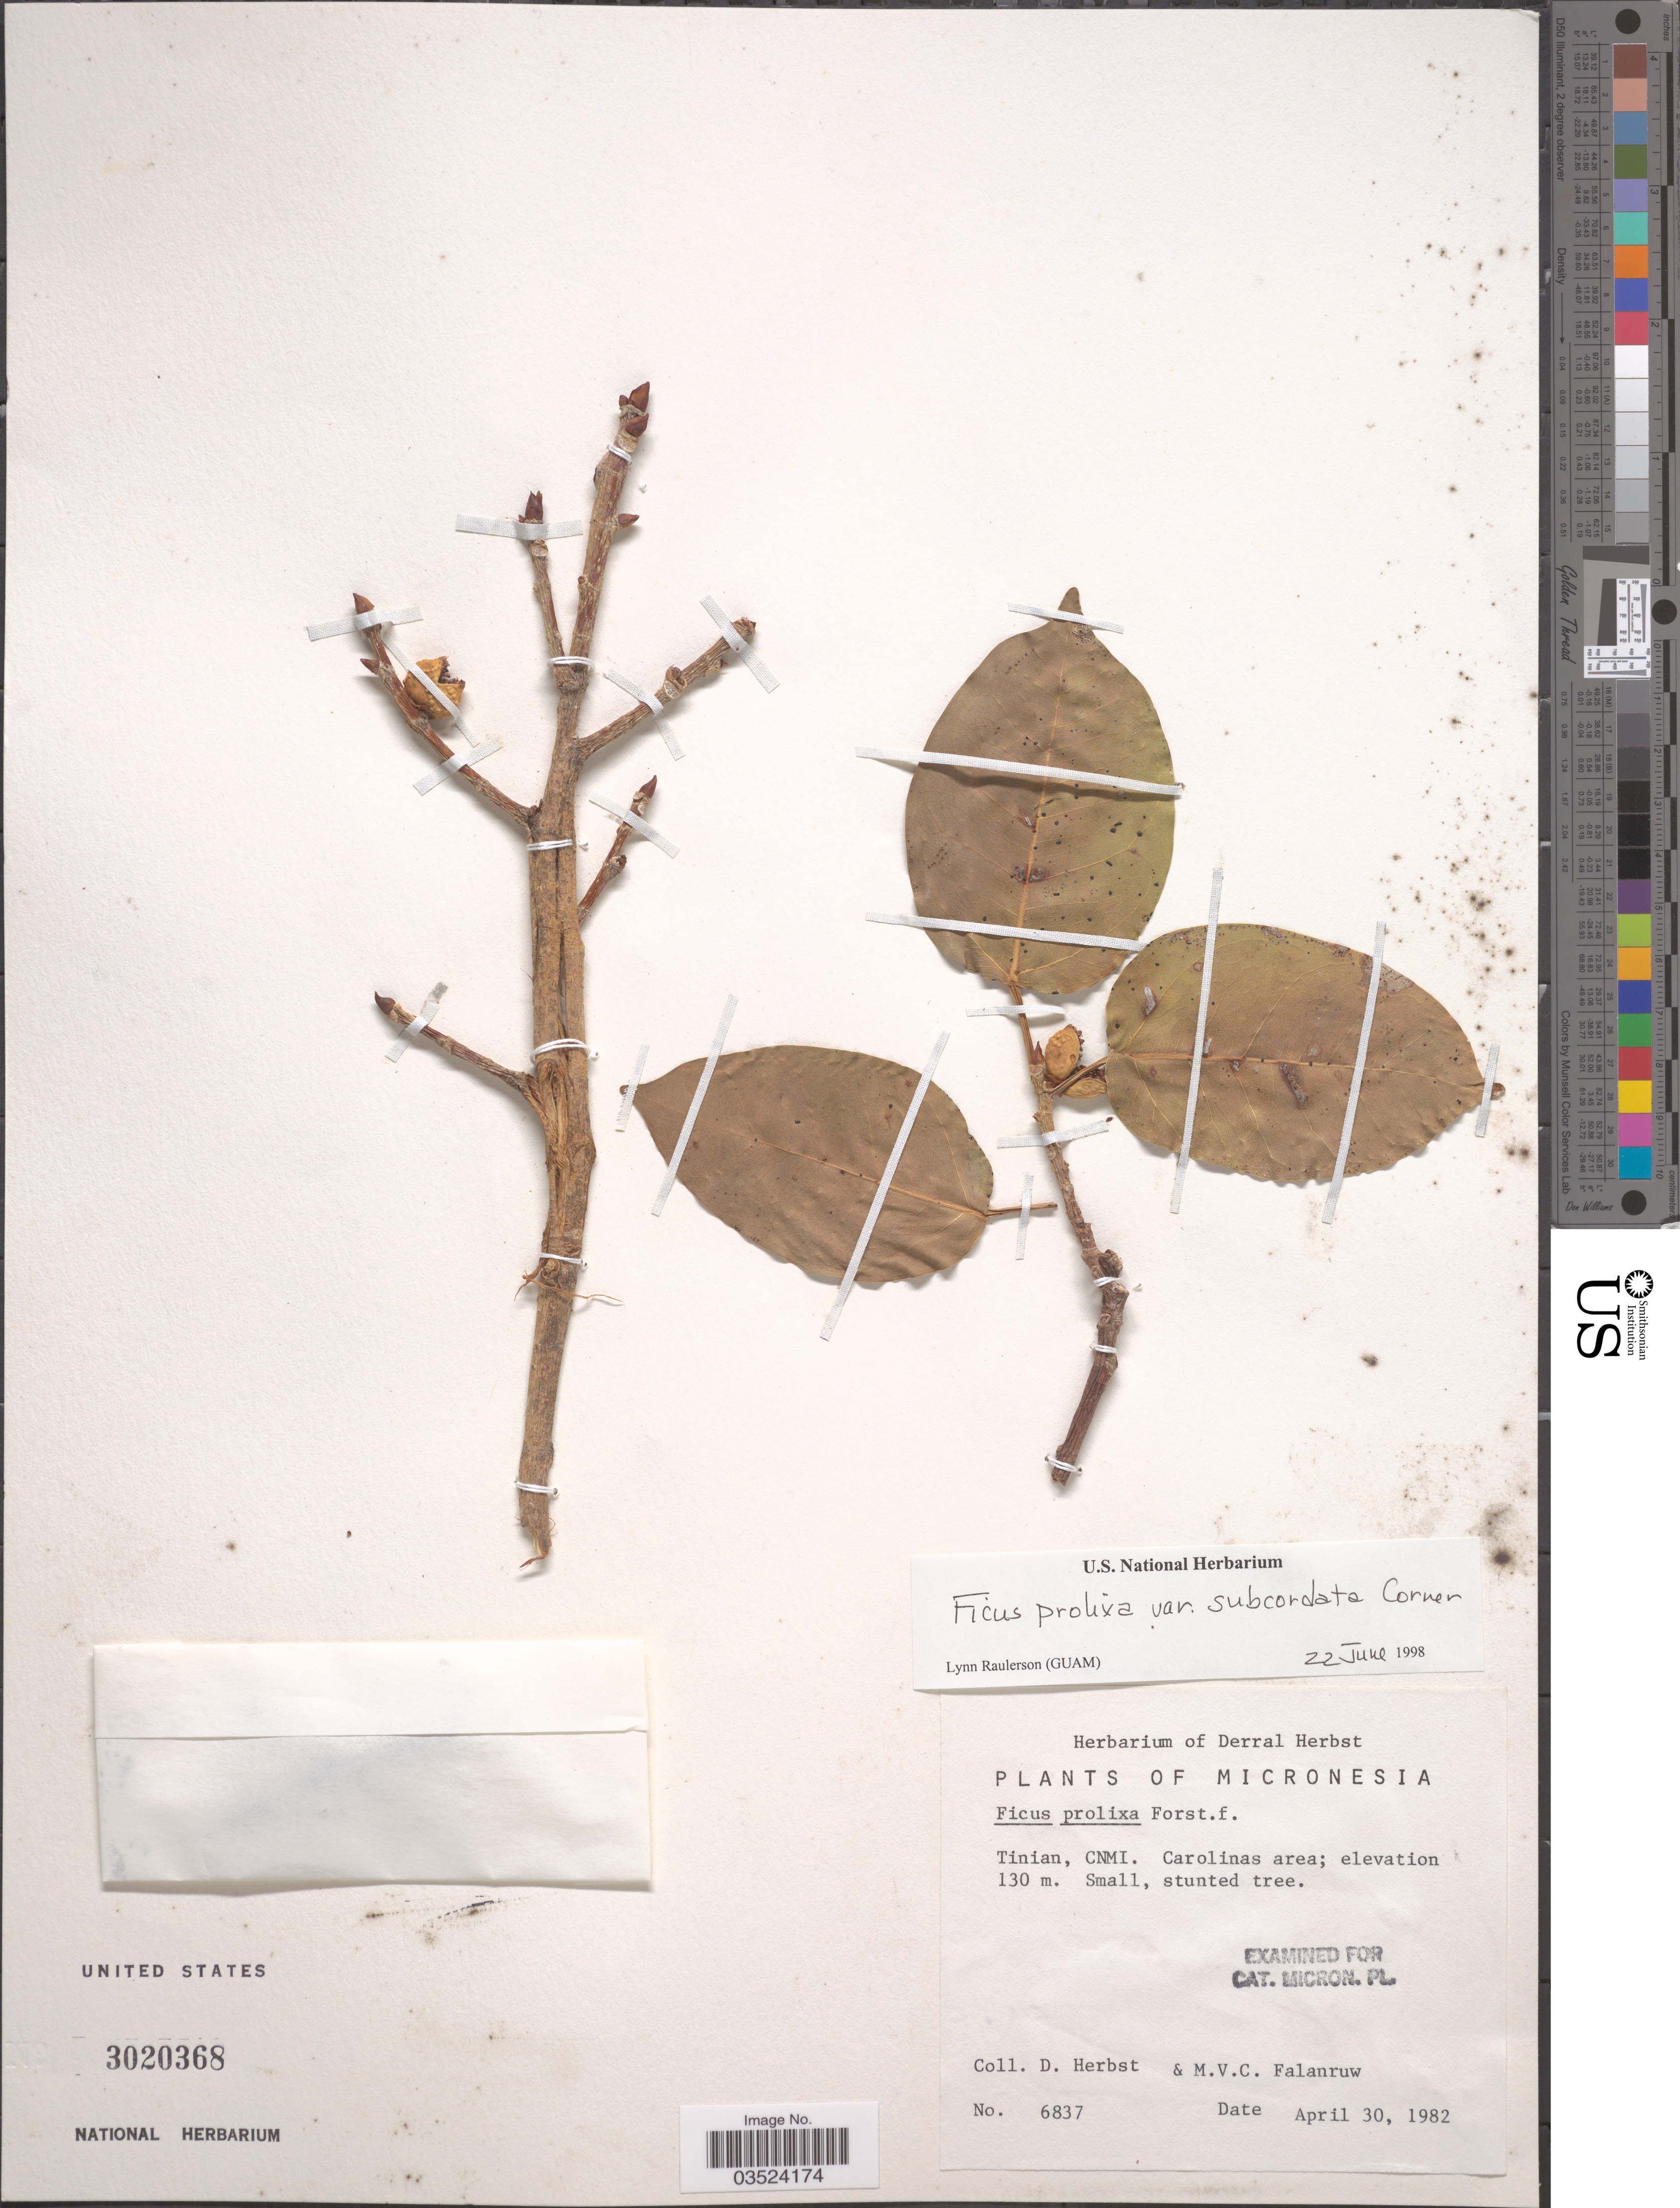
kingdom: Plantae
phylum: Tracheophyta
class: Magnoliopsida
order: Rosales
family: Moraceae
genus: Ficus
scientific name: Ficus prolixa var. subcordata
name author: Corner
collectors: D. Herbst & M. V. Falanruw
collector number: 6837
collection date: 1982-04-30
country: Northern Mariana Islands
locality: Tinian, CNMI. Carolinas area.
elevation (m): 130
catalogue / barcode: US 3020368